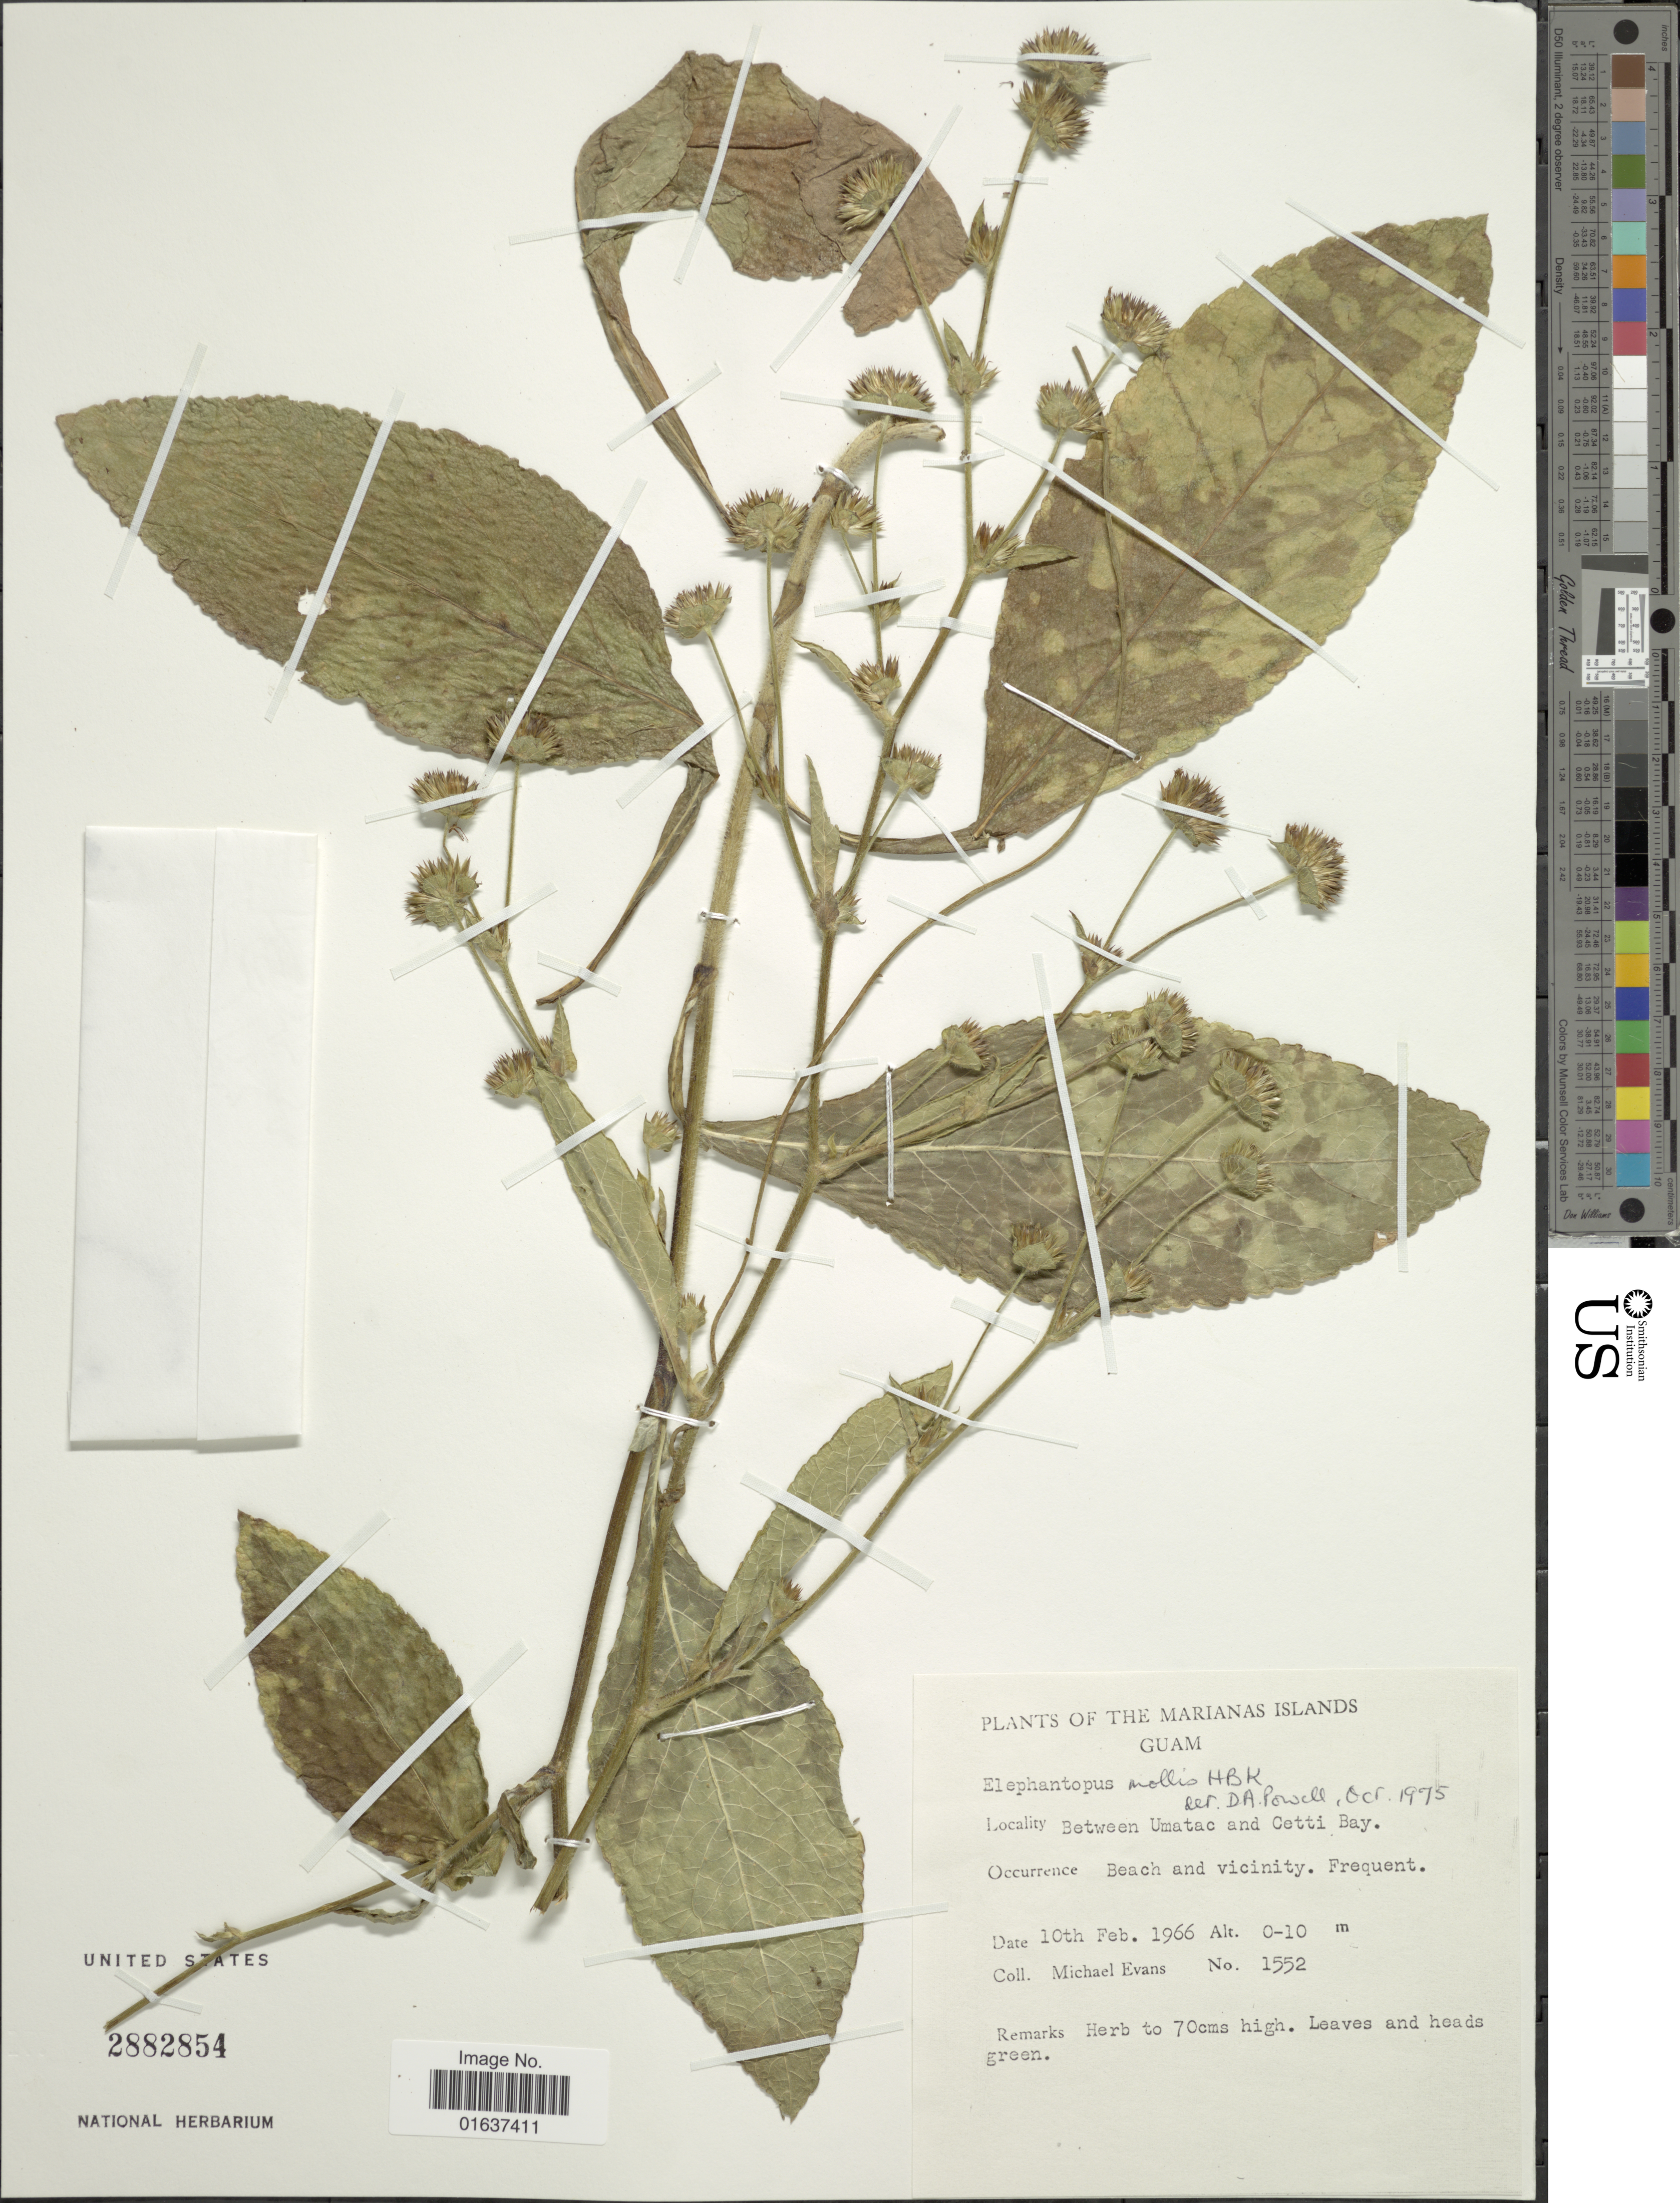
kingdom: Plantae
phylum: Tracheophyta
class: Magnoliopsida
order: Asterales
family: Asteraceae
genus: Elephantopus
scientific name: Elephantopus mollis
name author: Kunth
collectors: M. Evans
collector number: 1552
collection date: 1966-02-10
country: Guam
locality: Marianas Islands, between Umatac and Cetti Bay, beach and vicinity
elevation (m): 0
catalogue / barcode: US 2882854